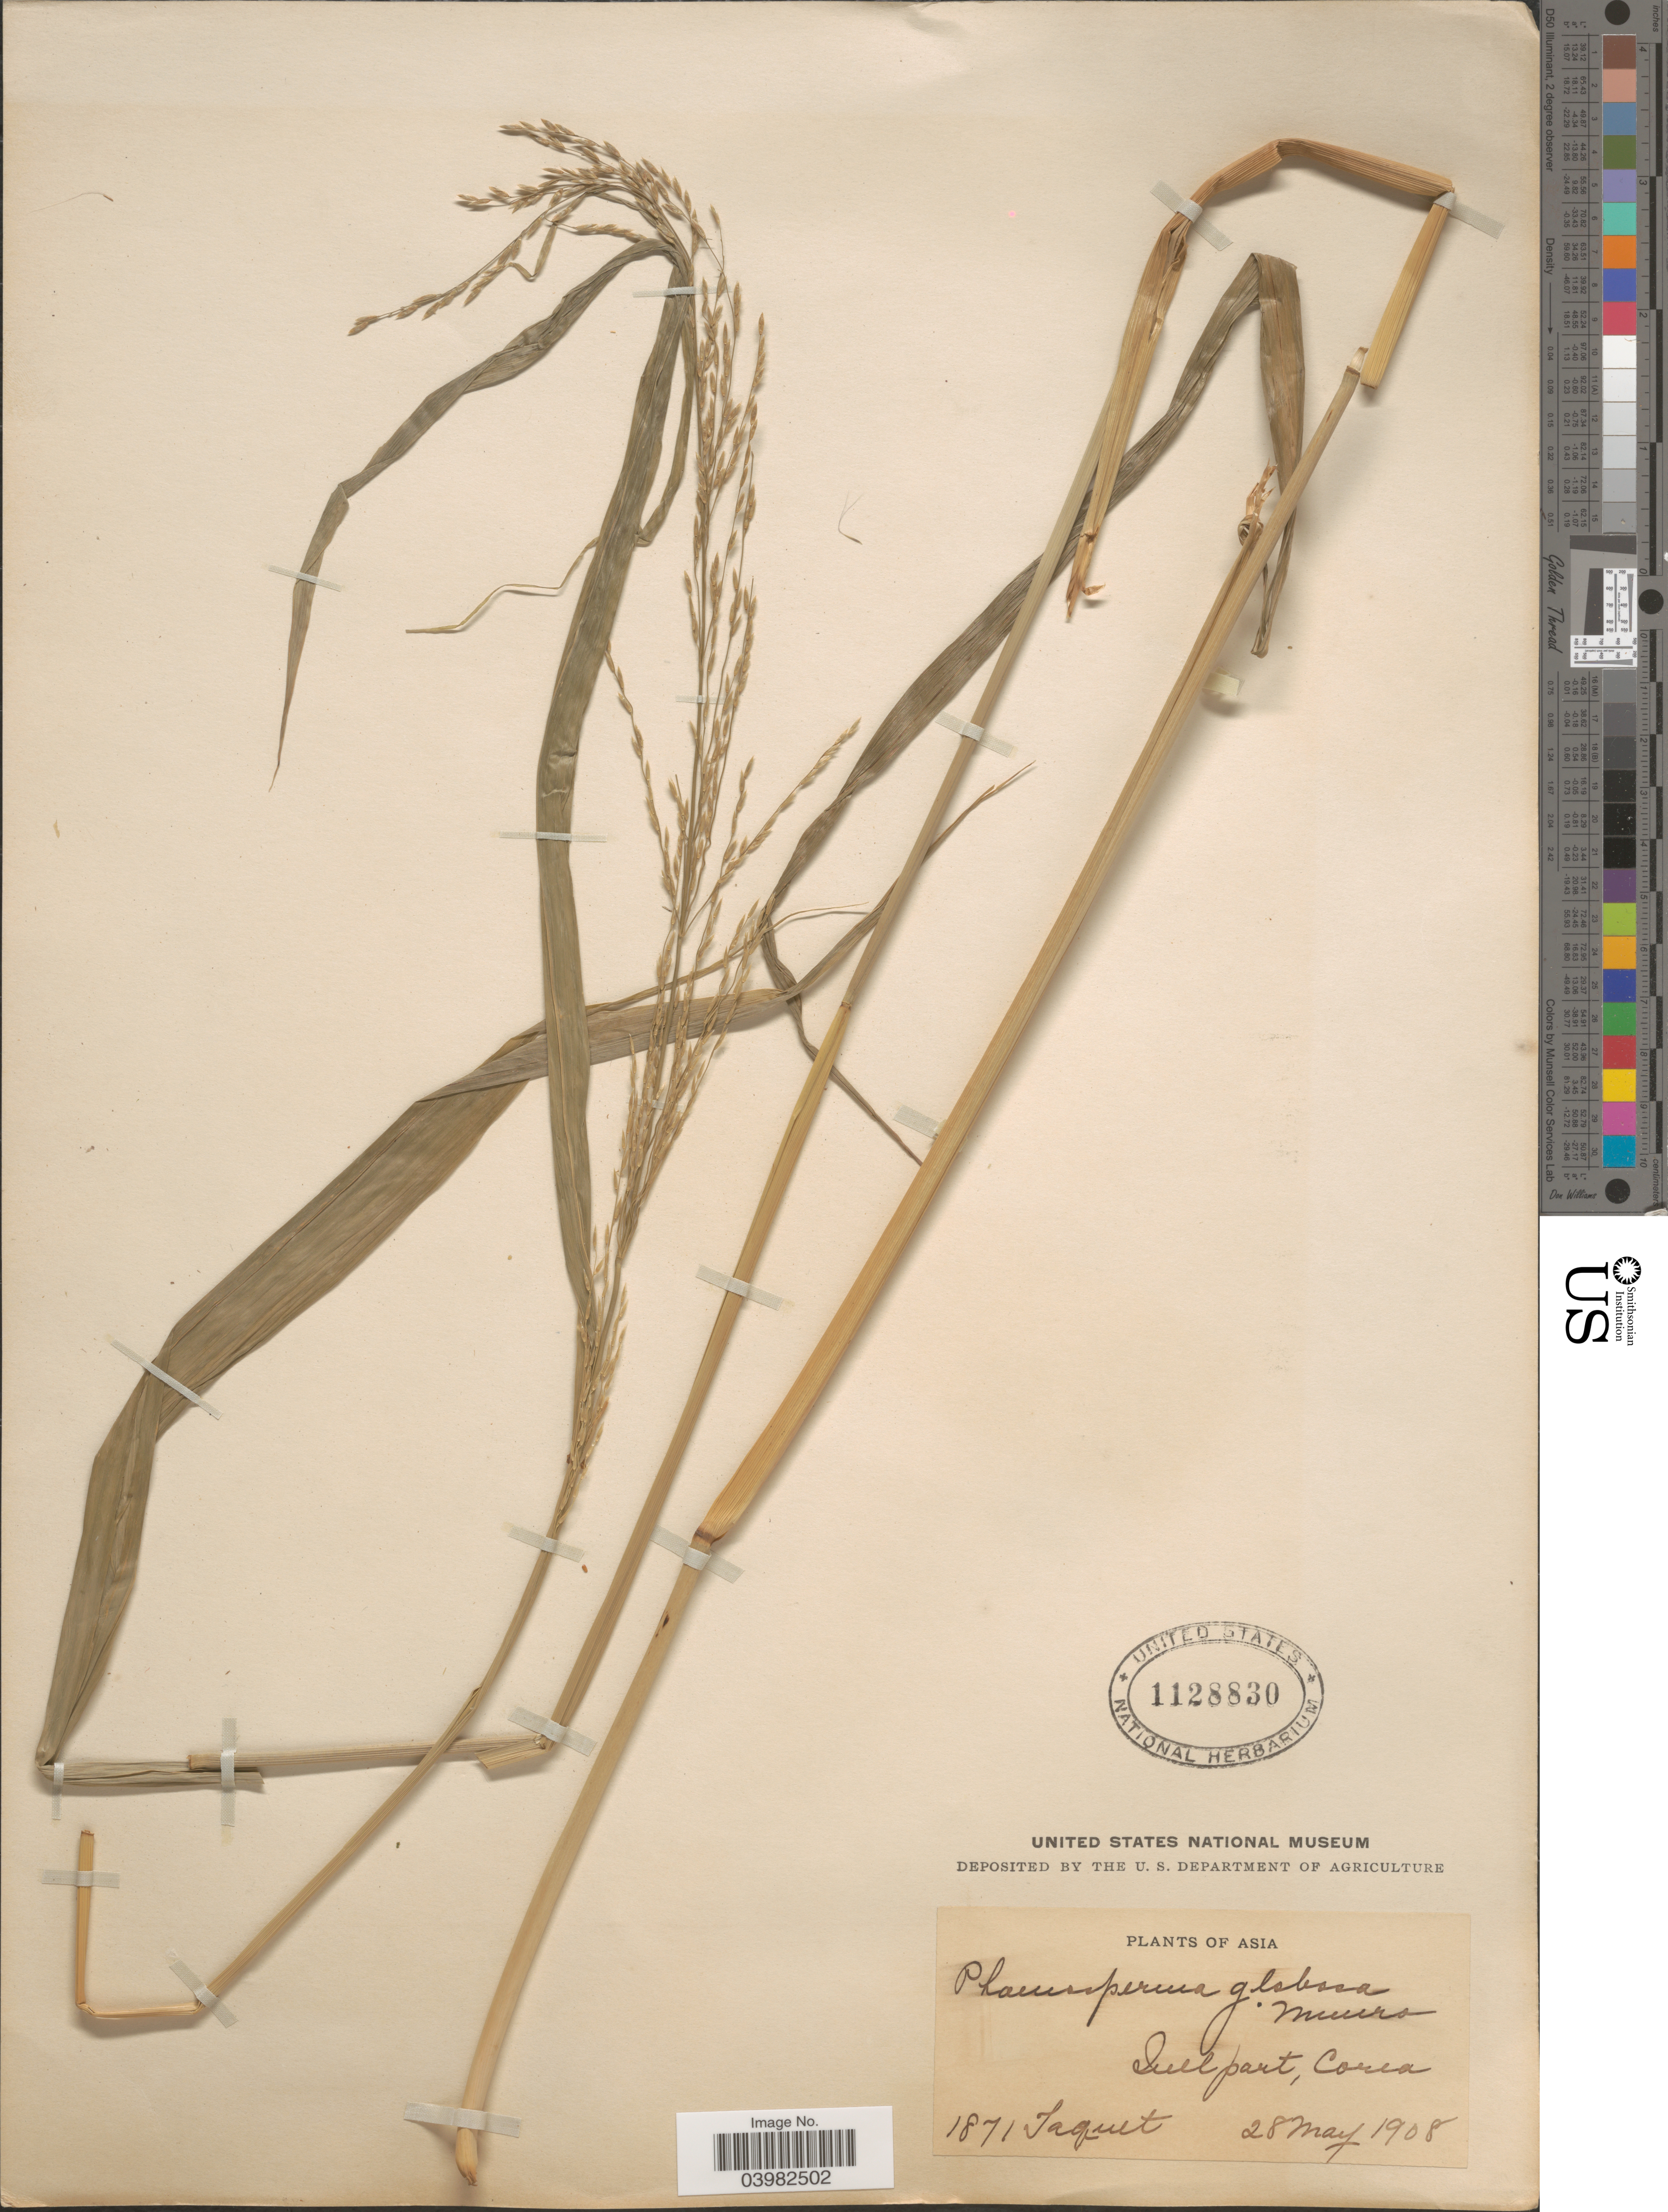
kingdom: Plantae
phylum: Tracheophyta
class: Liliopsida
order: Poales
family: Poaceae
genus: Phaenosperma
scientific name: Phaenosperma globosum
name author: Munro ex Benth.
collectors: -. Jaquet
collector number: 1871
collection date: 1908-05-28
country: South Korea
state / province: Jeju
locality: Asia. Quelpart, Corea.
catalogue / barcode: US 1128830